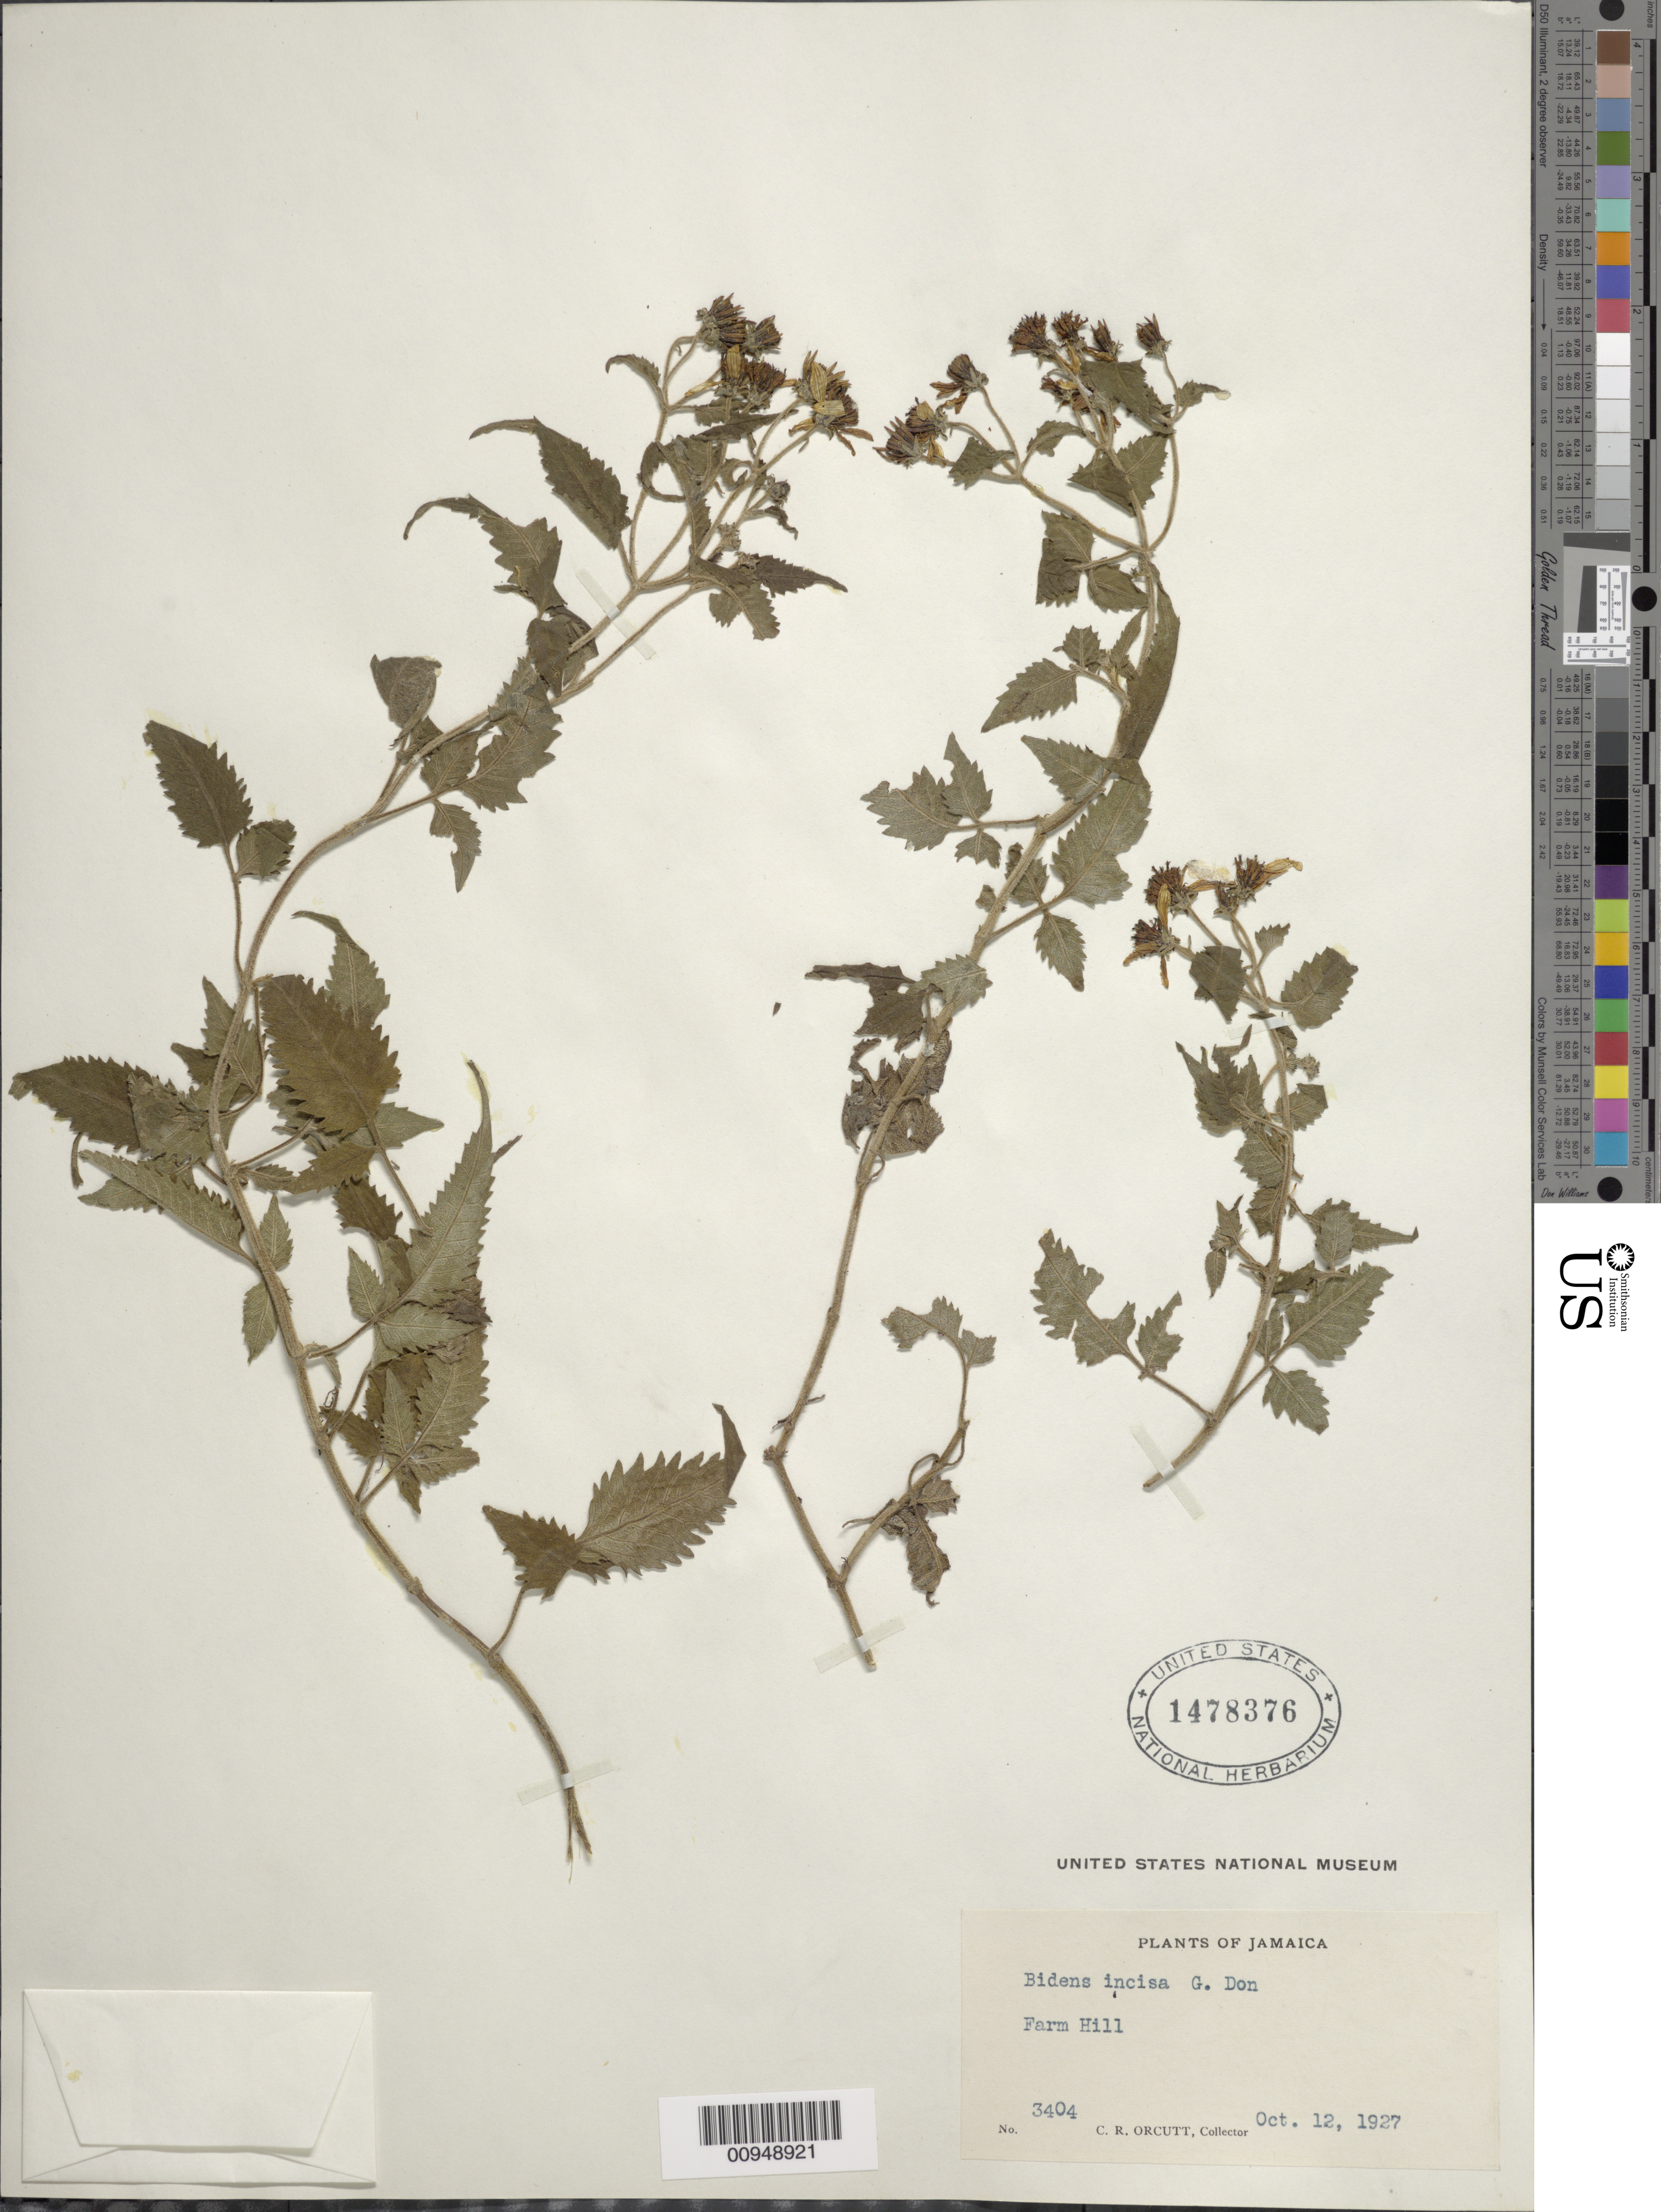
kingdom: Plantae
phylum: Tracheophyta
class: Magnoliopsida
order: Asterales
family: Asteraceae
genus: Bidens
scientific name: Bidens reptans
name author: (L.) G. Don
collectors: C. R. Orcutt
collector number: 3404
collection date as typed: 12 Oct 1927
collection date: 1927-10-12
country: Jamaica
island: Jamaica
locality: Farm Hill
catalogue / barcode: US 1478376